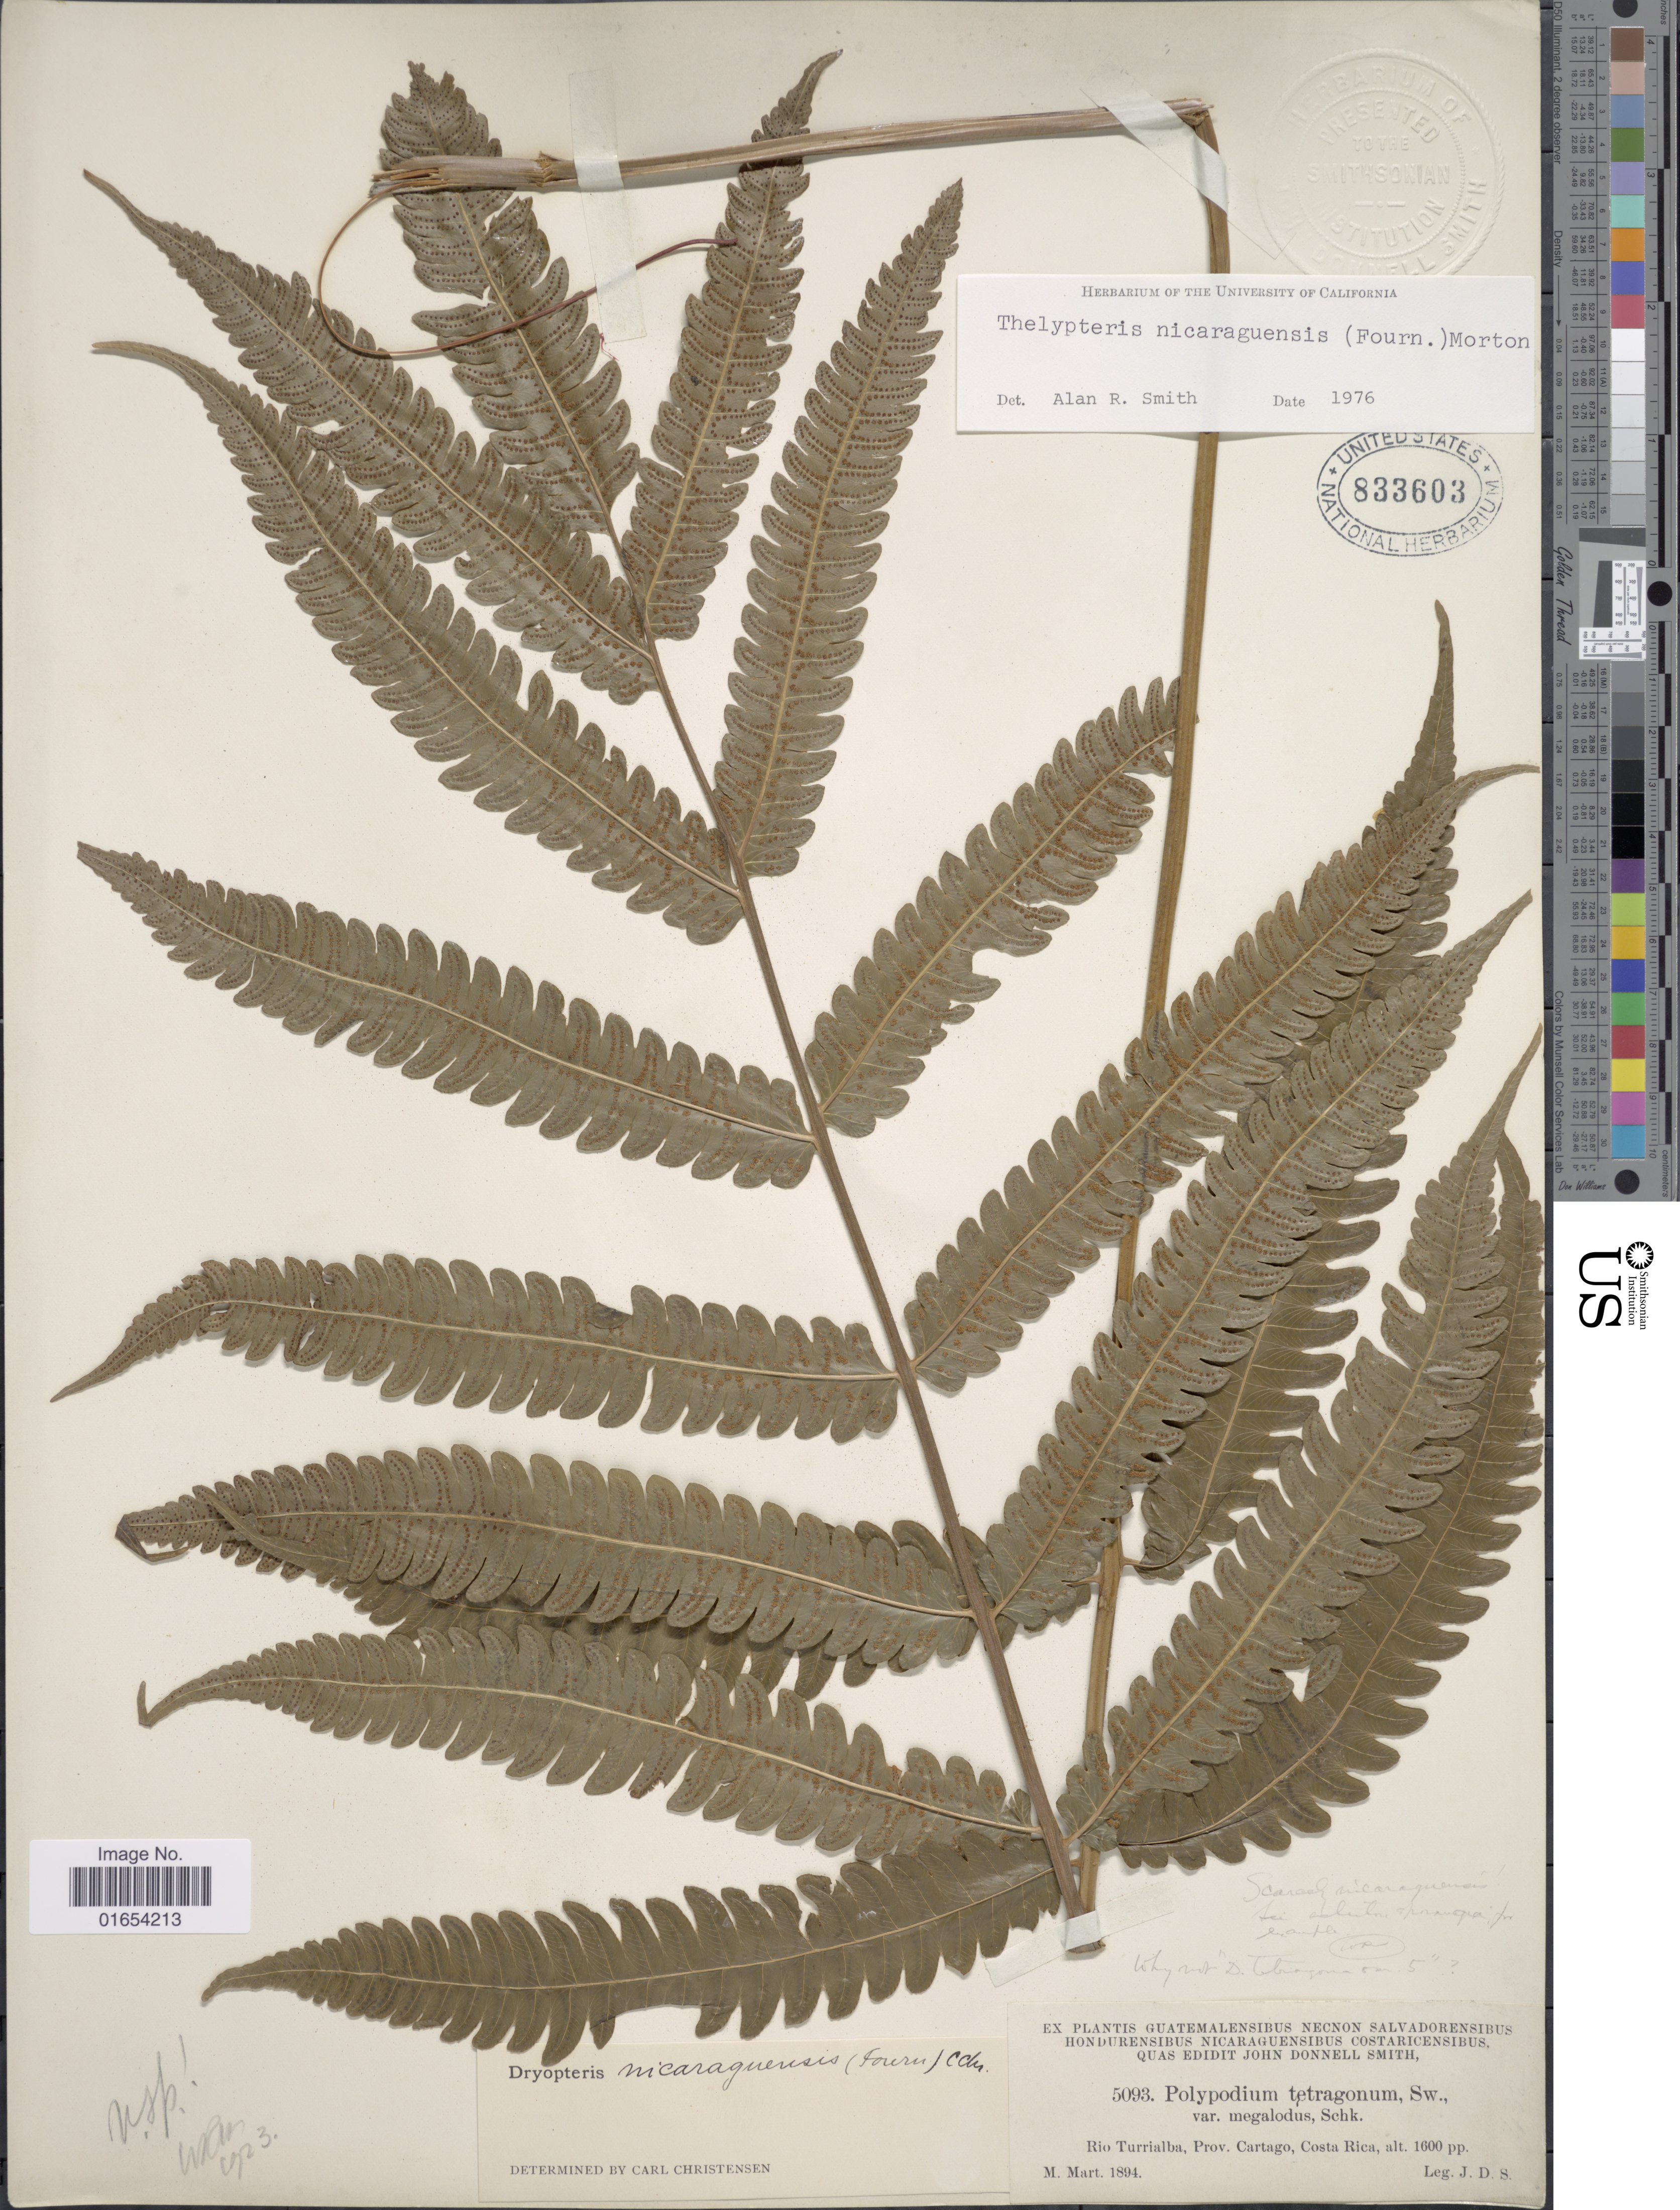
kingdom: Plantae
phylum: Tracheophyta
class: Polypodiopsida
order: Polypodiales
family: Thelypteridaceae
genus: Goniopteris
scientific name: Goniopteris nicaraguensis (C. Chr.) comb. nov., ined 2015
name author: (C. Chr.)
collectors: J. Donnell Smith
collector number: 5093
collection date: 1894-03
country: Costa Rica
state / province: Cartago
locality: Rio Turrialba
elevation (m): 488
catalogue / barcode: US 833603